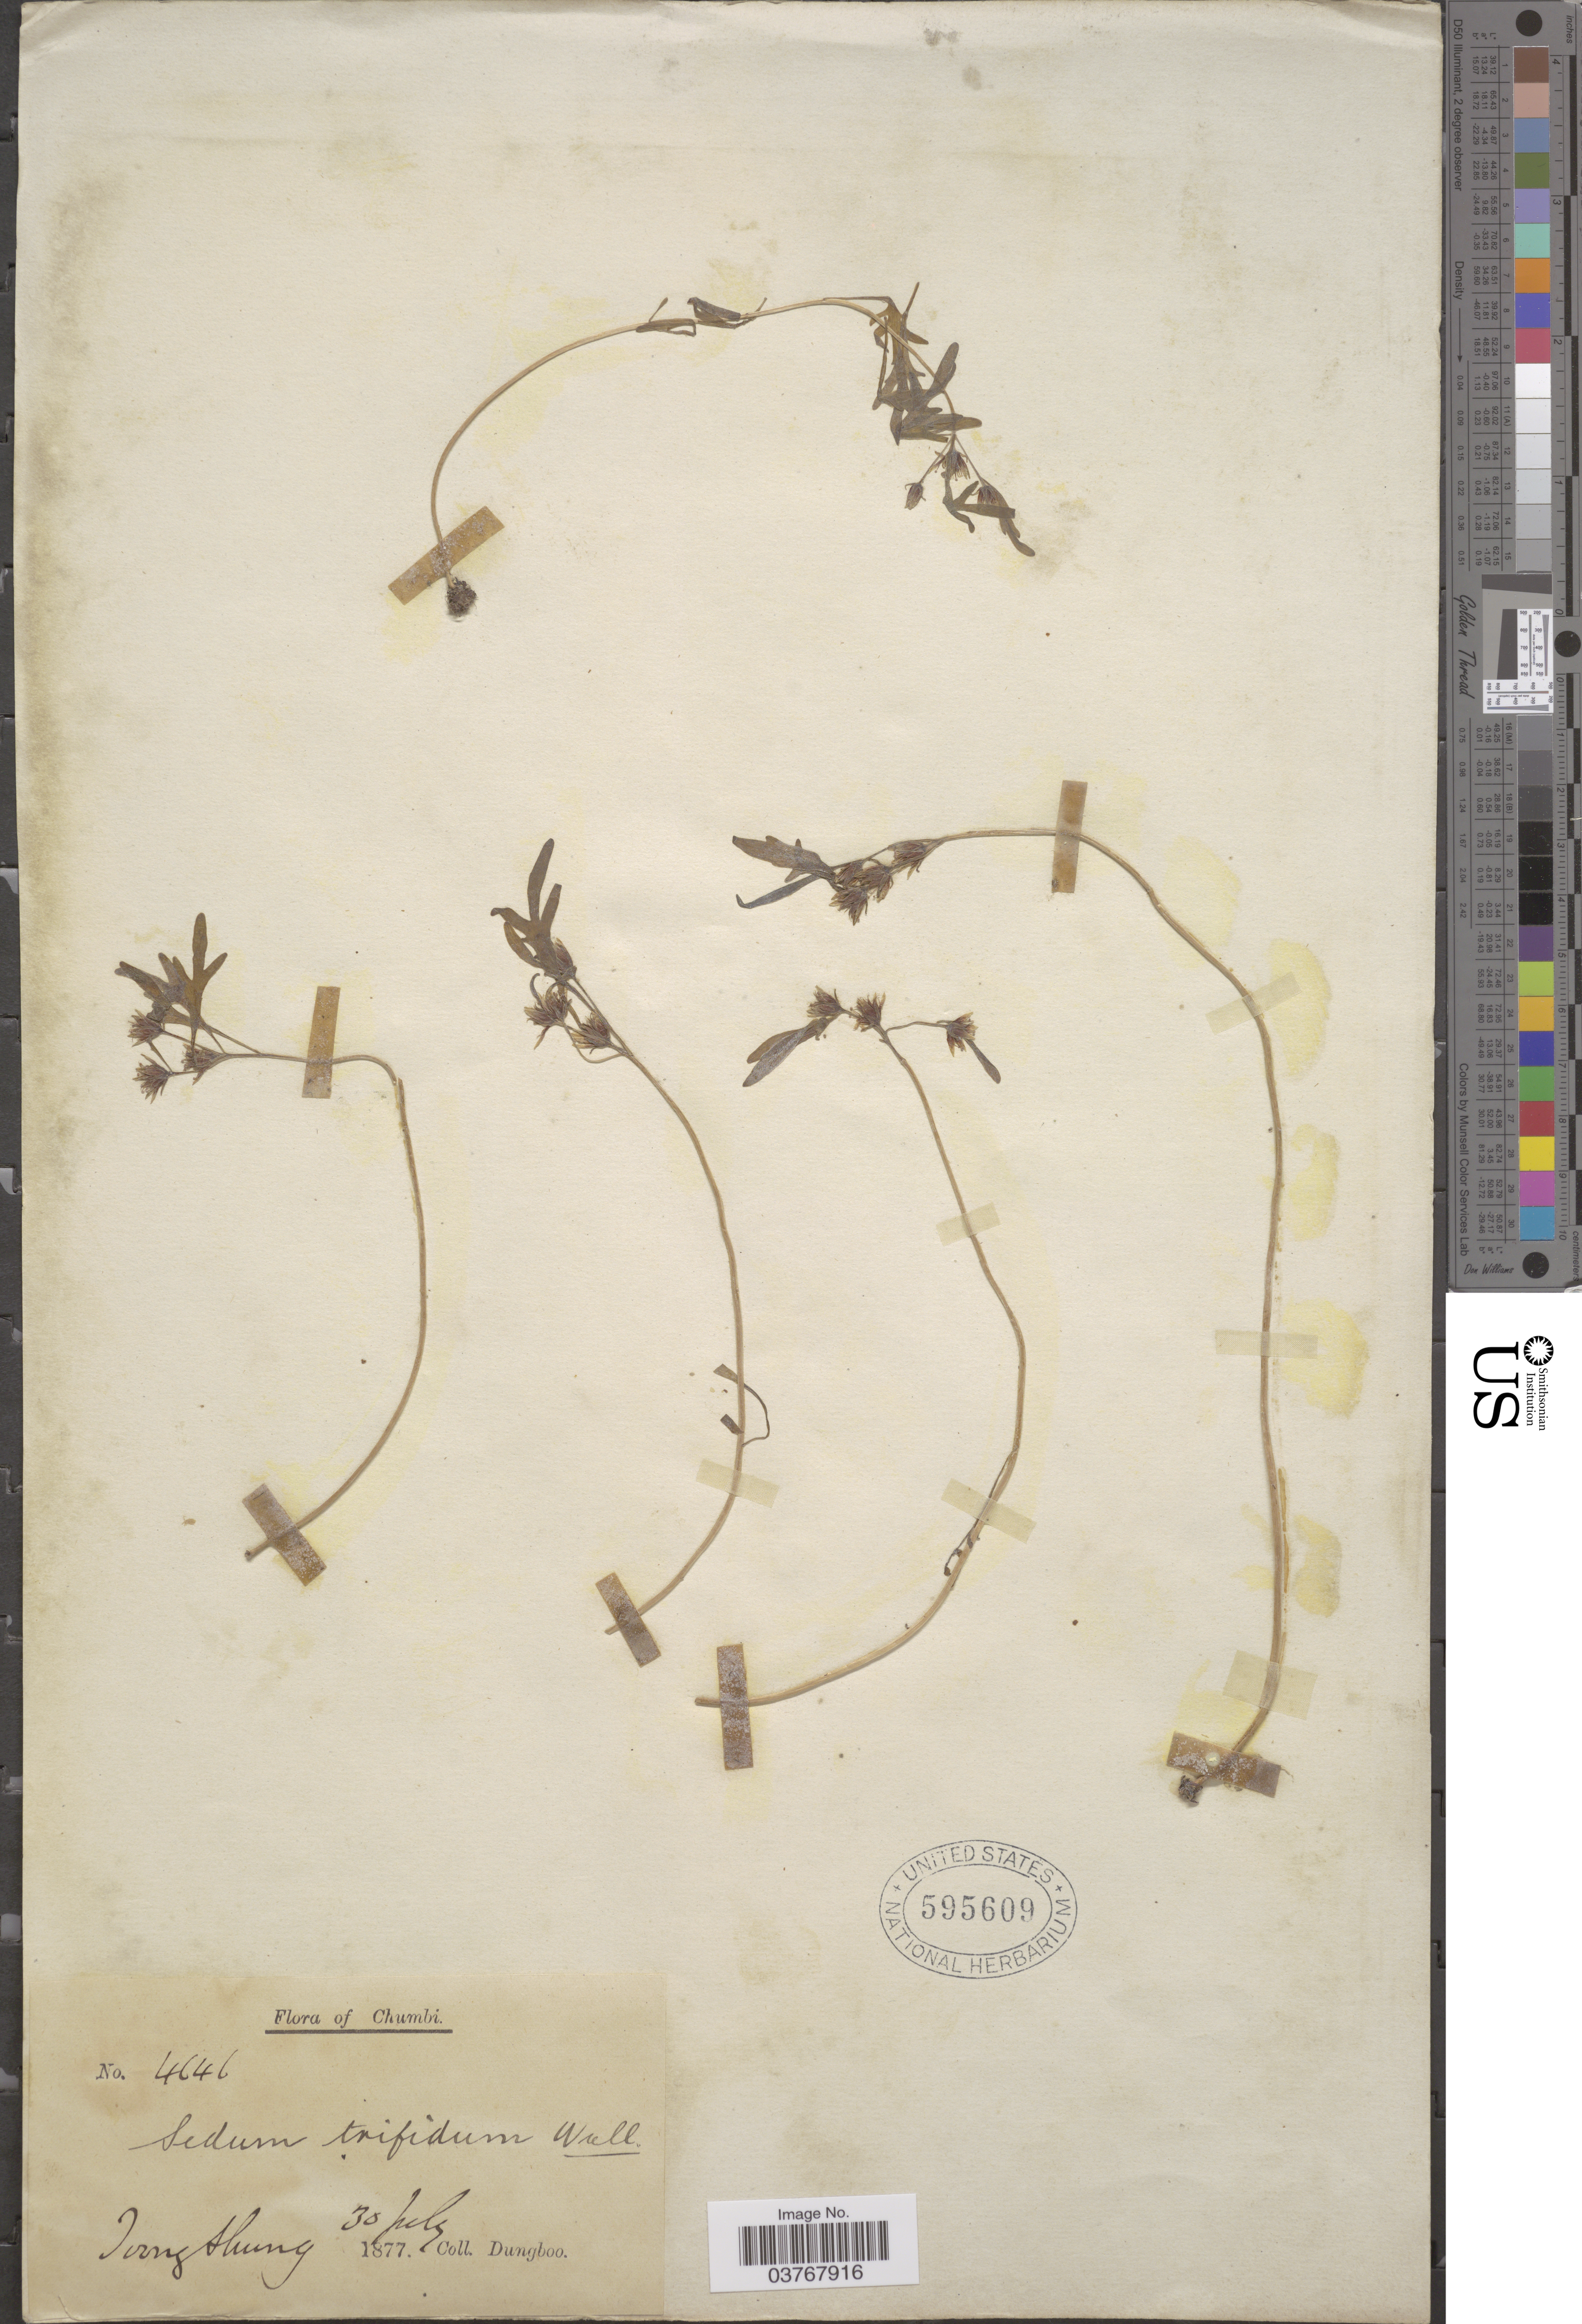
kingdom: Plantae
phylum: Tracheophyta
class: Magnoliopsida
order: Saxifragales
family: Crassulaceae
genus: Sedum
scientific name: Sedum trifidum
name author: Hook. f. & Thomson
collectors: Dungboo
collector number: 4646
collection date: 1877-07-30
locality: Chumbi. [illegible text] Hung.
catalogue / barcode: US 595609